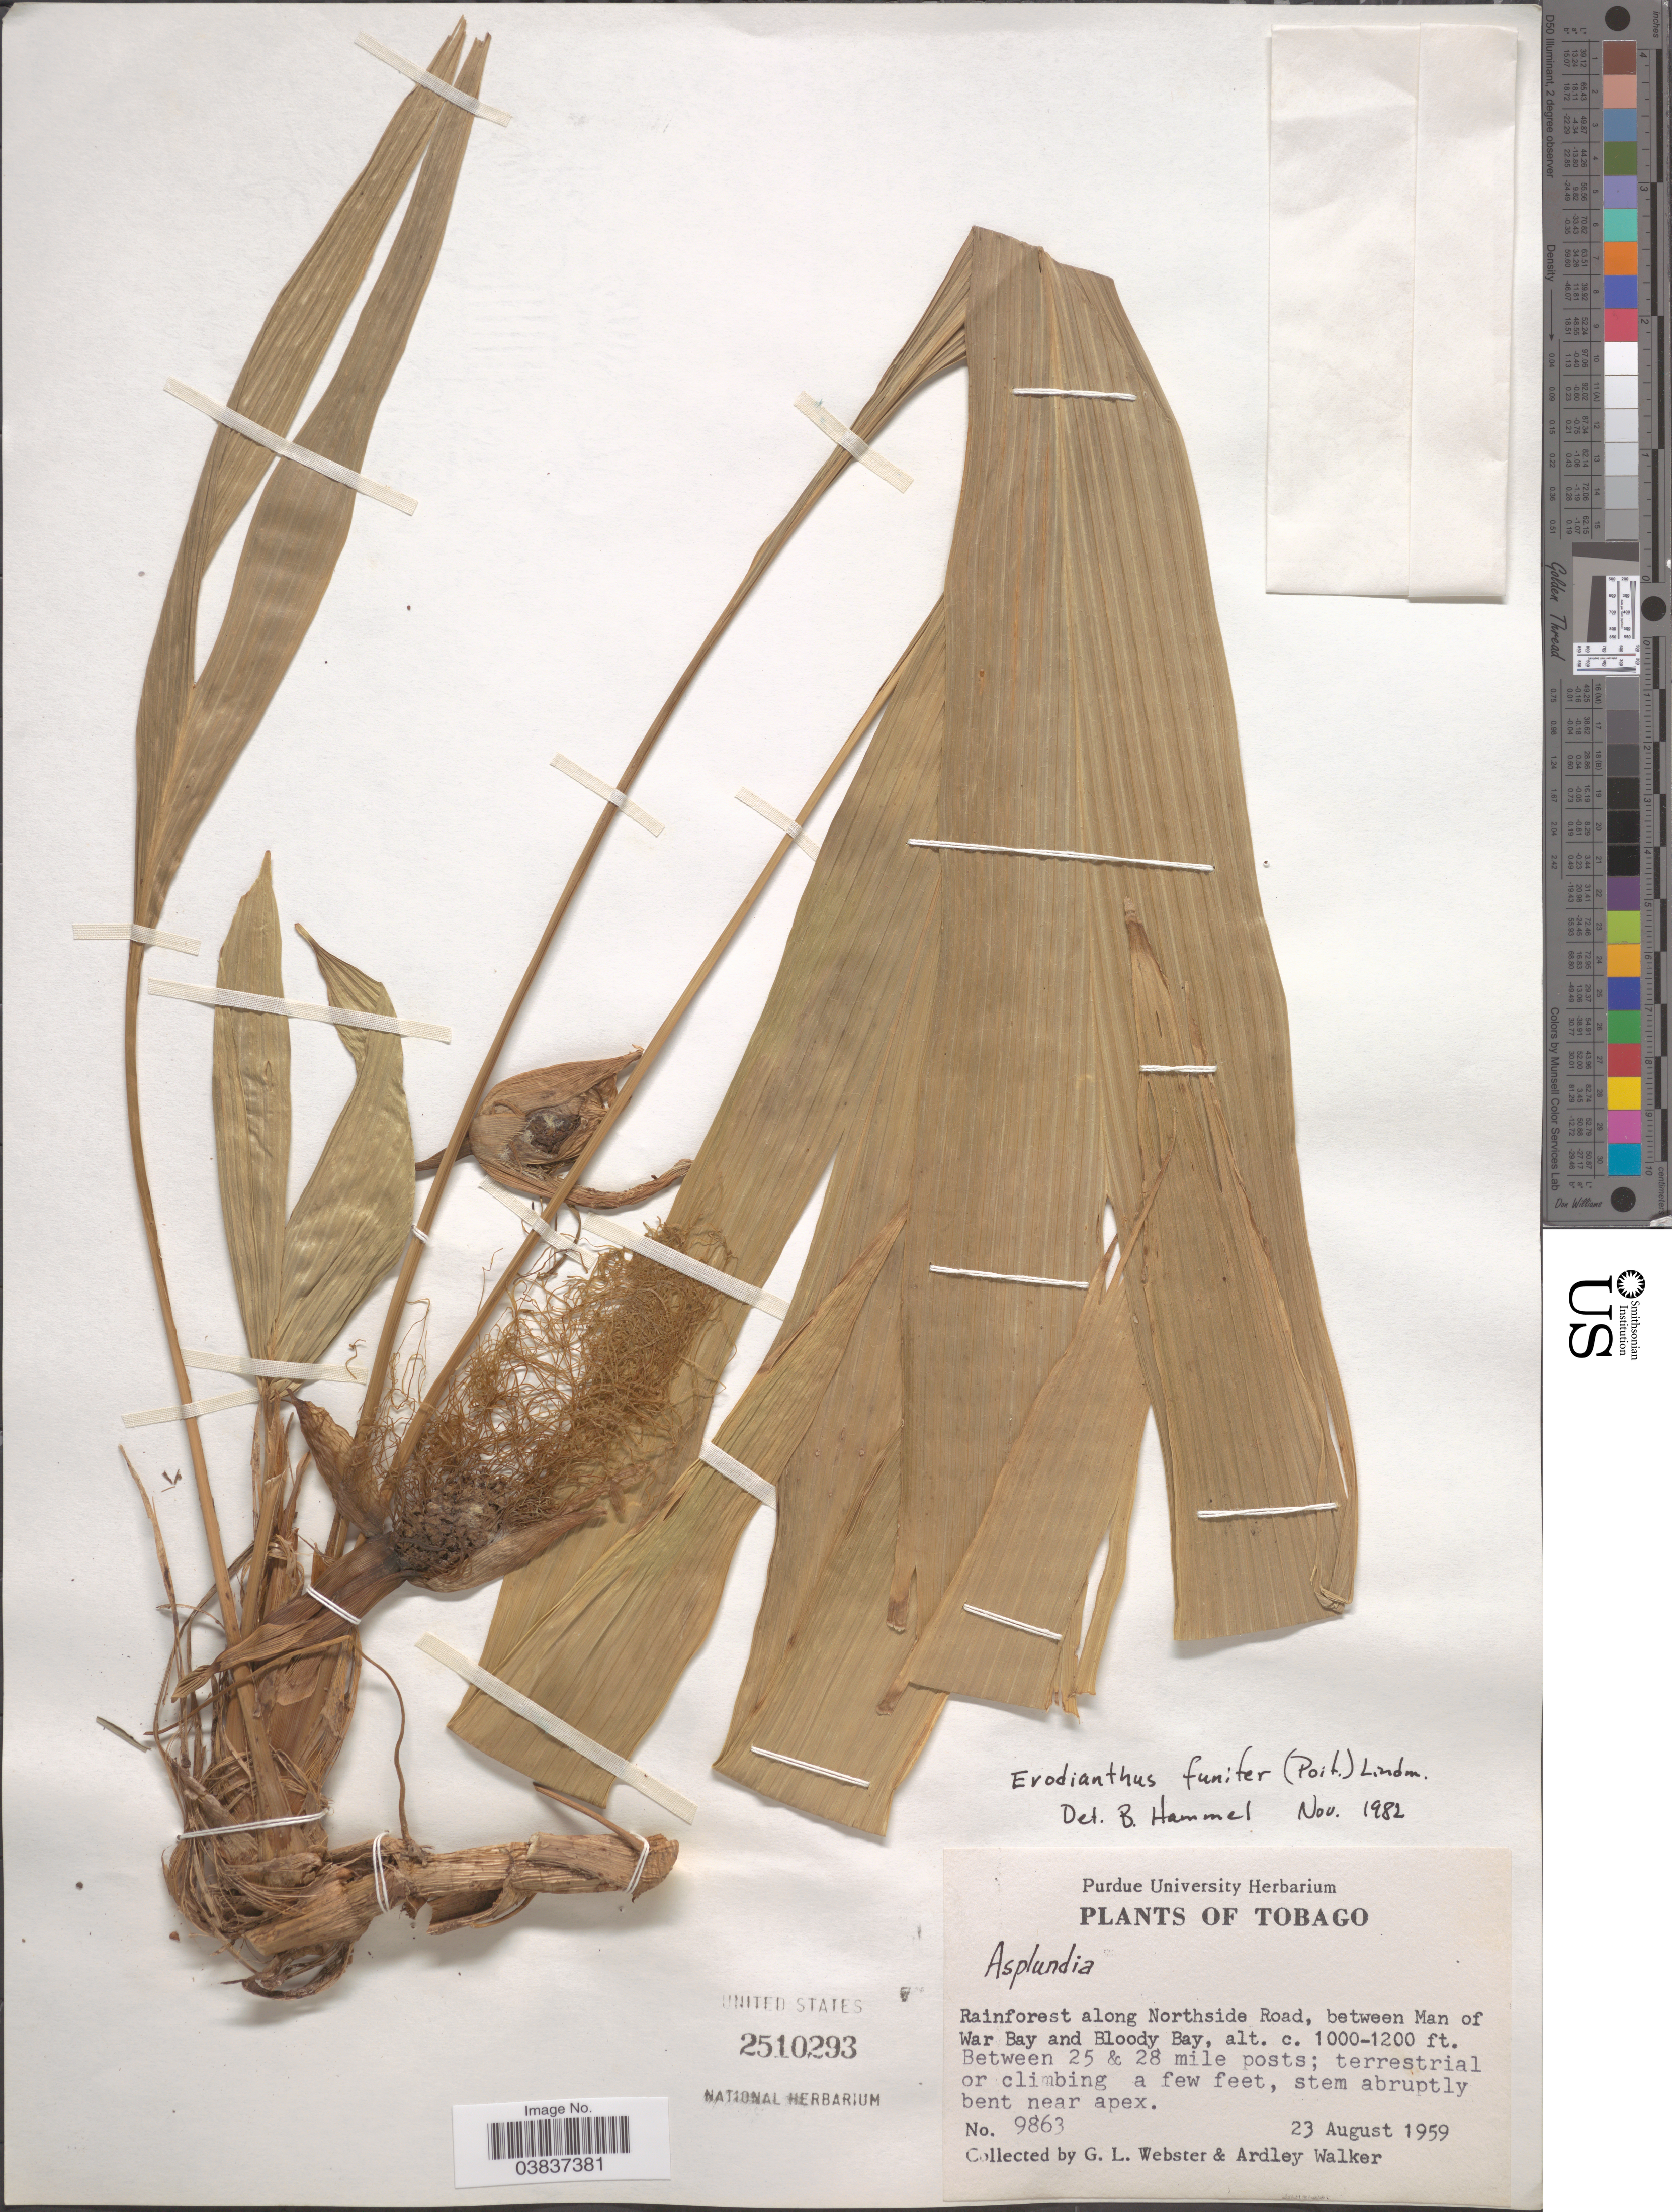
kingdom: Plantae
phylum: Tracheophyta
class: Liliopsida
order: Pandanales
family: Cyclanthaceae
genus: Evodianthus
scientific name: Evodianthus funifer subsp. funifer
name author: (Poit.) Lindm.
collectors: G. L. Webster & A. Walker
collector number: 9863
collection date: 1959-08-23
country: Trinidad and Tobago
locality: Tobago. Along Northside Road, between Man of War Bay and Bloody Bay. Between 25 & 28 mile posts.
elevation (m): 305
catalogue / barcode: US 2510293